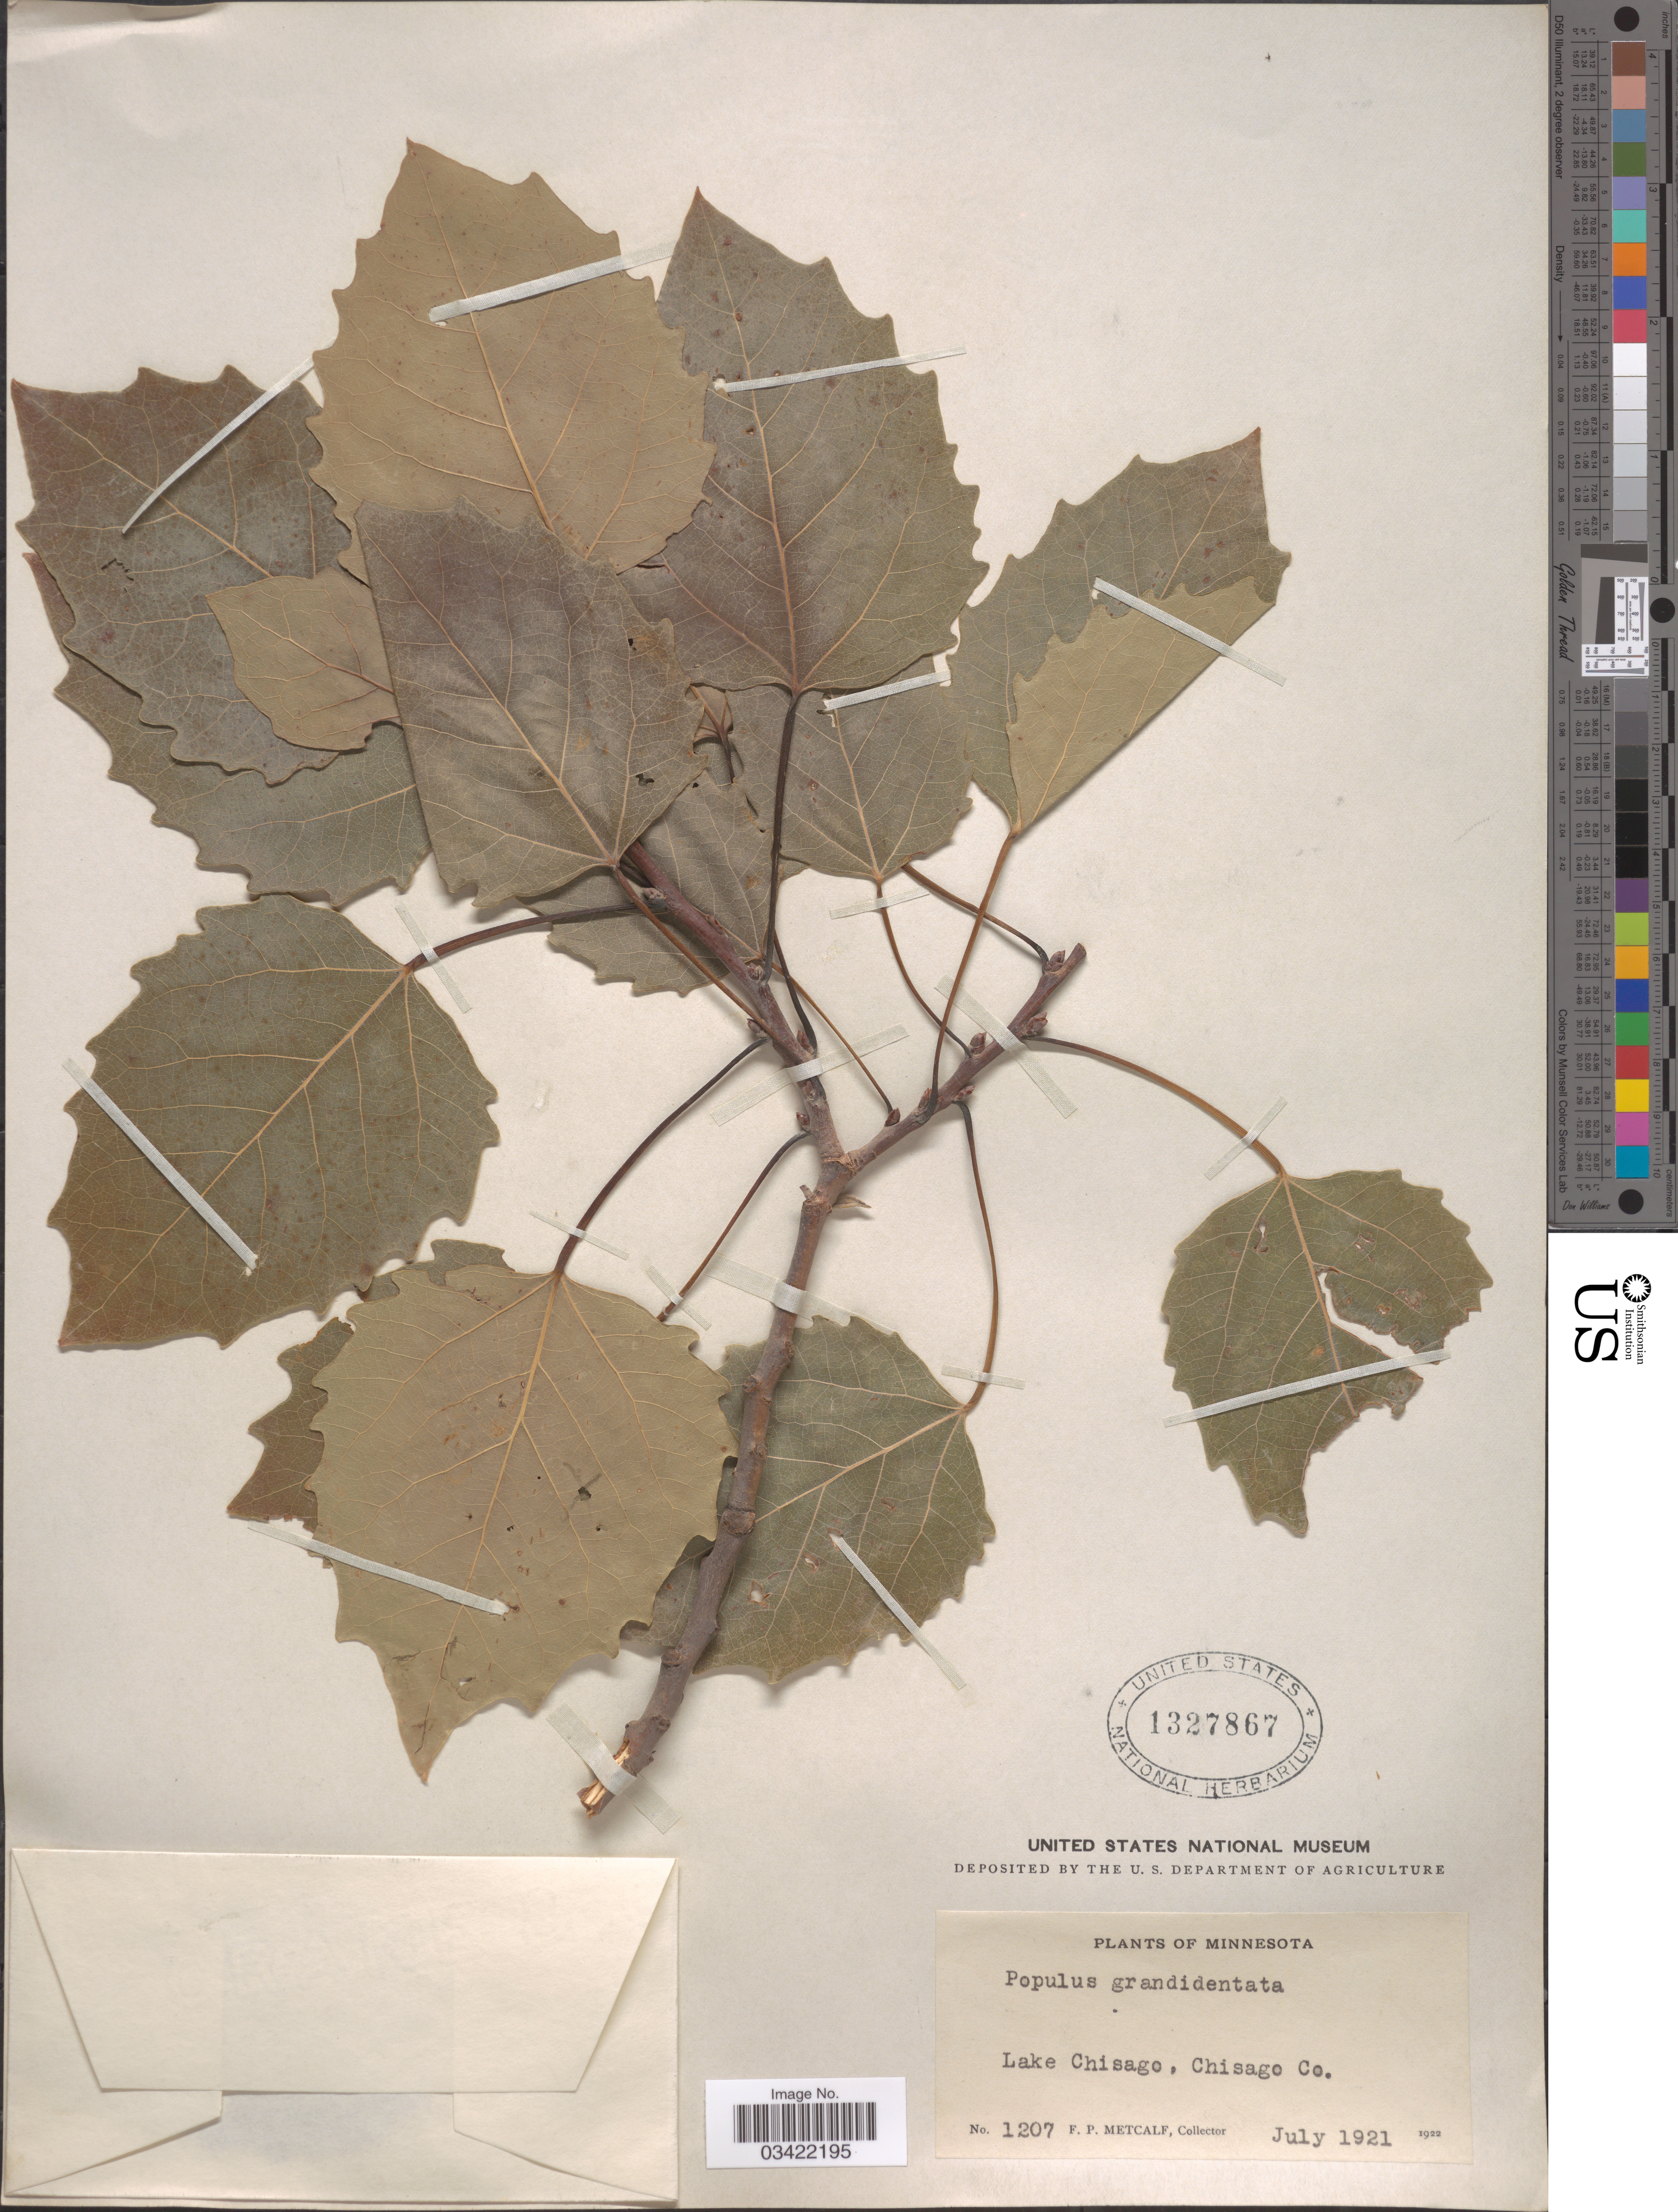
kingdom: Plantae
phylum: Tracheophyta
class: Magnoliopsida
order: Malpighiales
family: Salicaceae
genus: Populus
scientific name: Populus grandidentata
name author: Michx.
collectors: F. Metcalf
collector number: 1207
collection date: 1921-07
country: United States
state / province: Minnesota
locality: Lake Chisago, Chisago Co.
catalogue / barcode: US 1327867